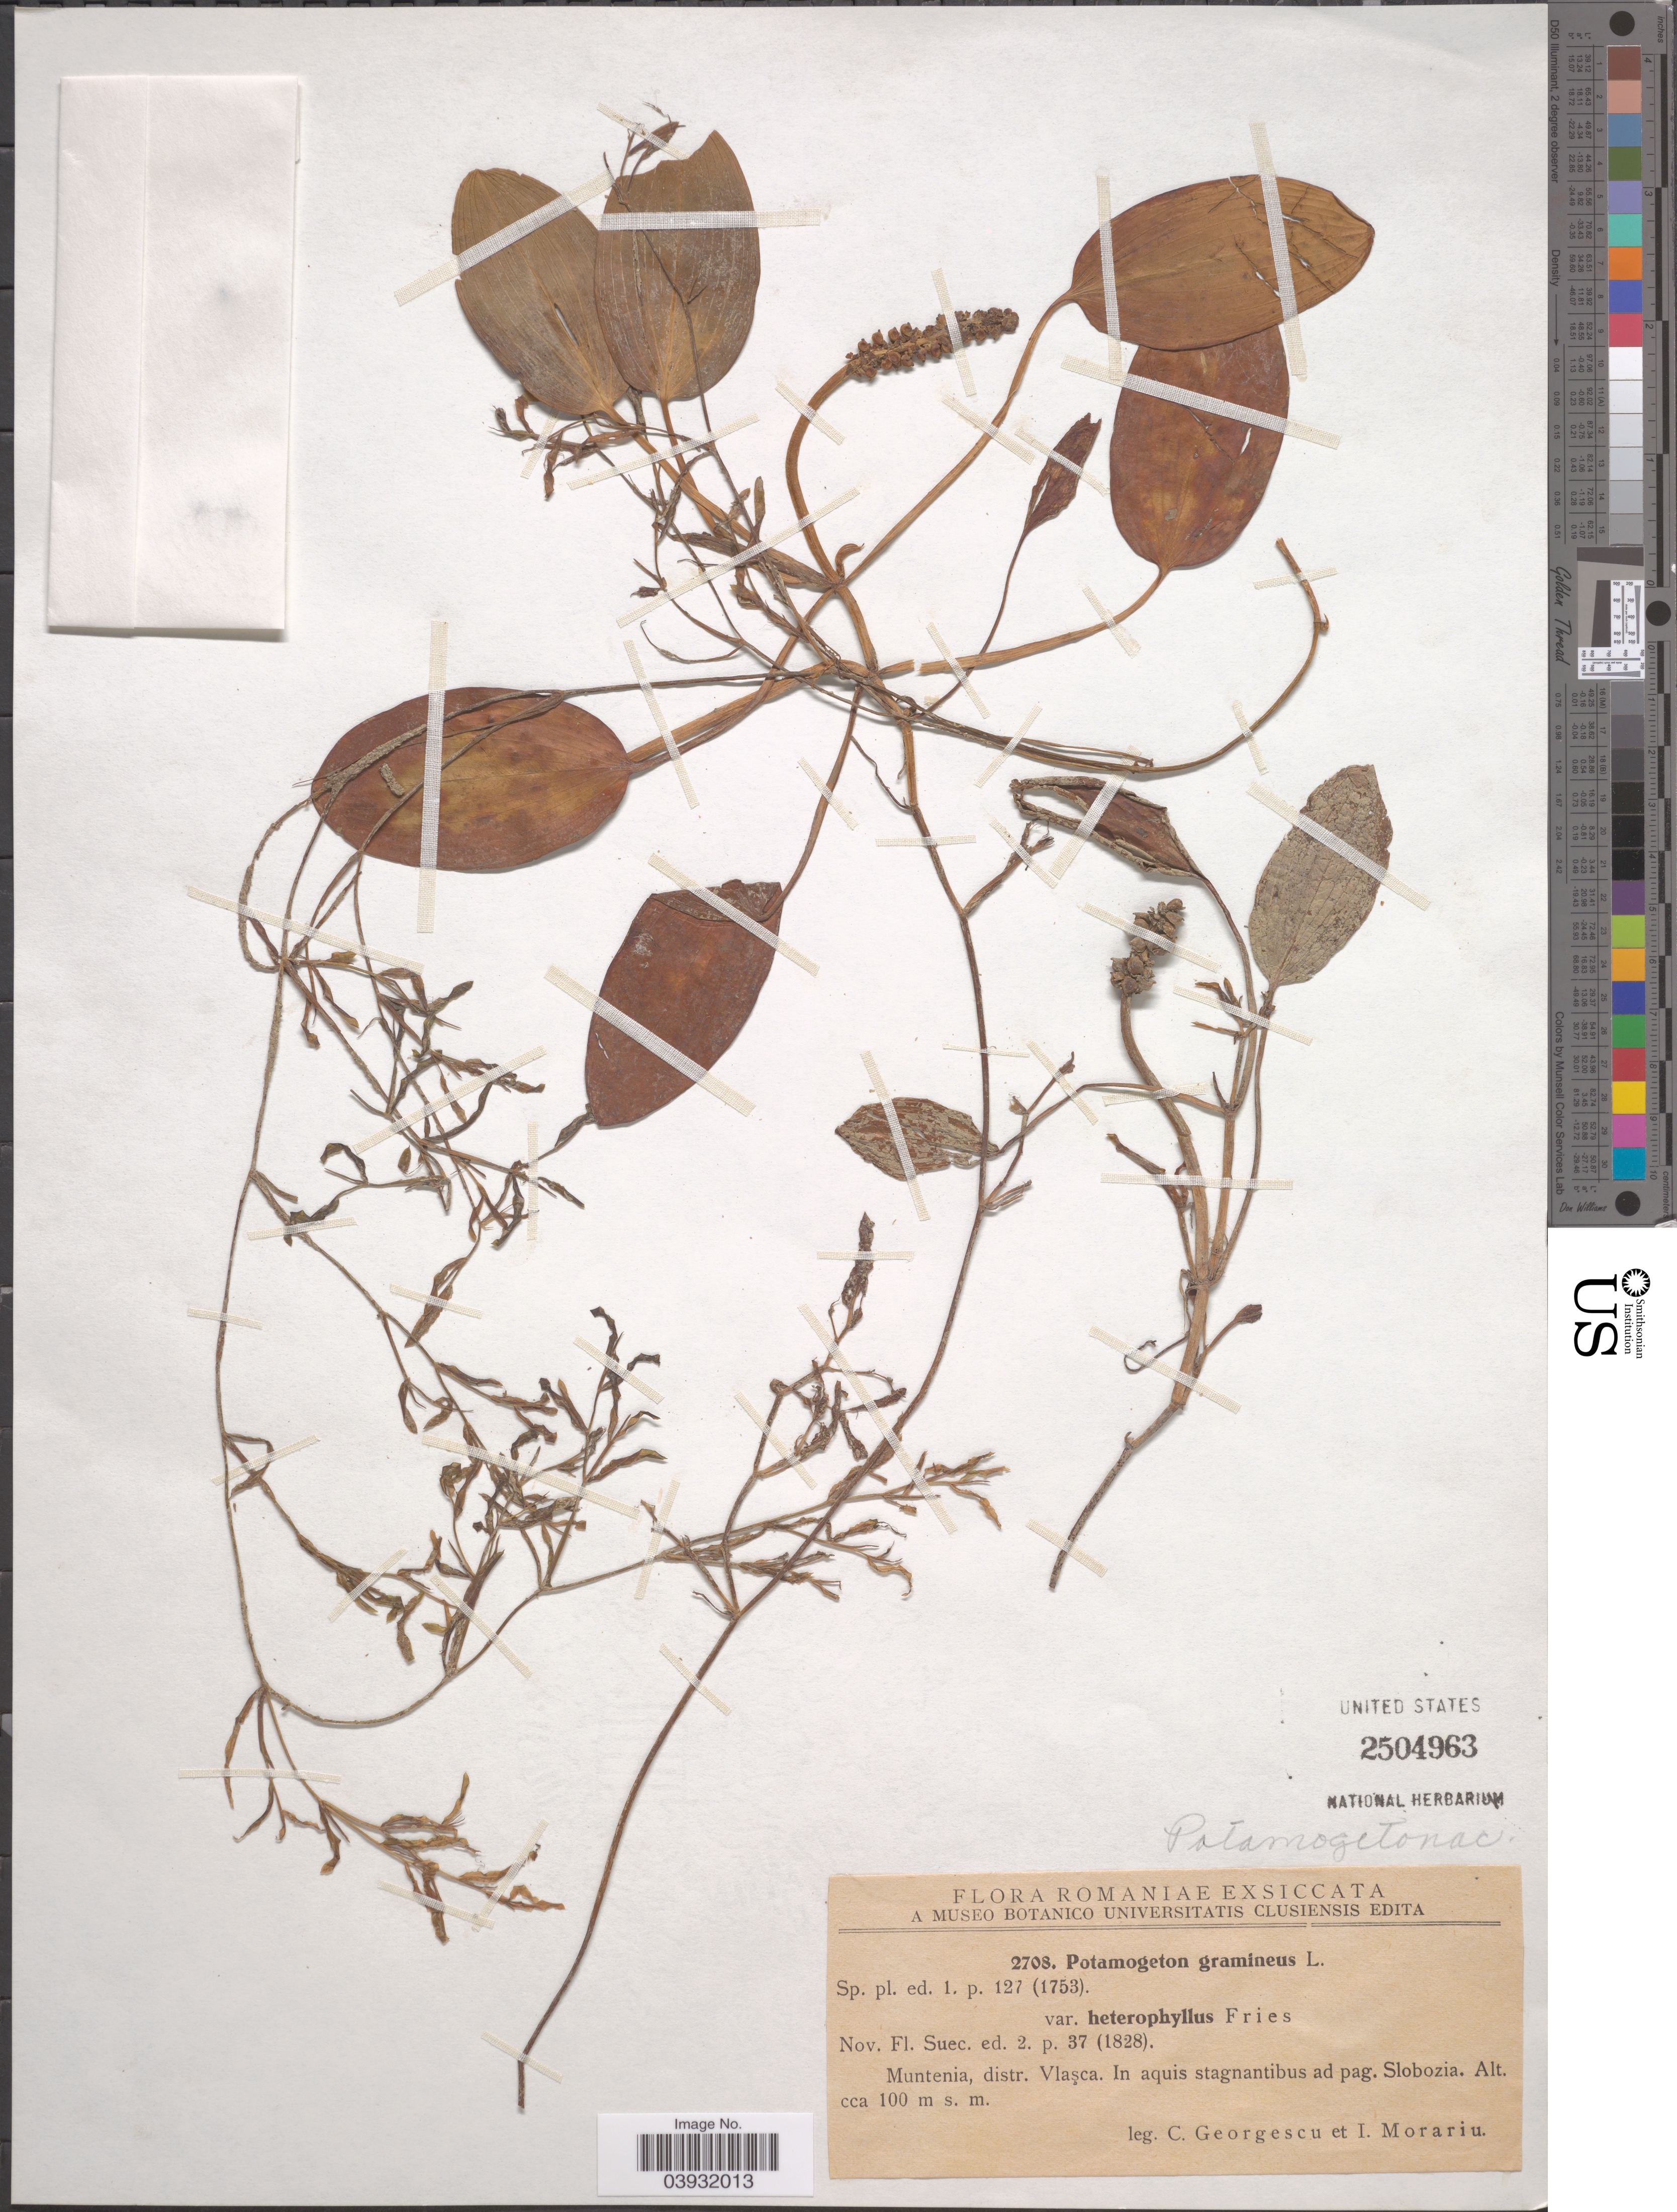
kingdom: Plantae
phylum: Tracheophyta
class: Liliopsida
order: Alismatales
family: Potamogetonaceae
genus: Potamogeton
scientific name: Potamogeton gramineus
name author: L.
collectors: C. Georgescu & I. Morariu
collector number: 2708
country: Romania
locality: Romaniae. Muntenia, distr. Vlaşca. In aquis stagnantibus ad pag. Slobozia.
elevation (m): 100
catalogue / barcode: US 2504963